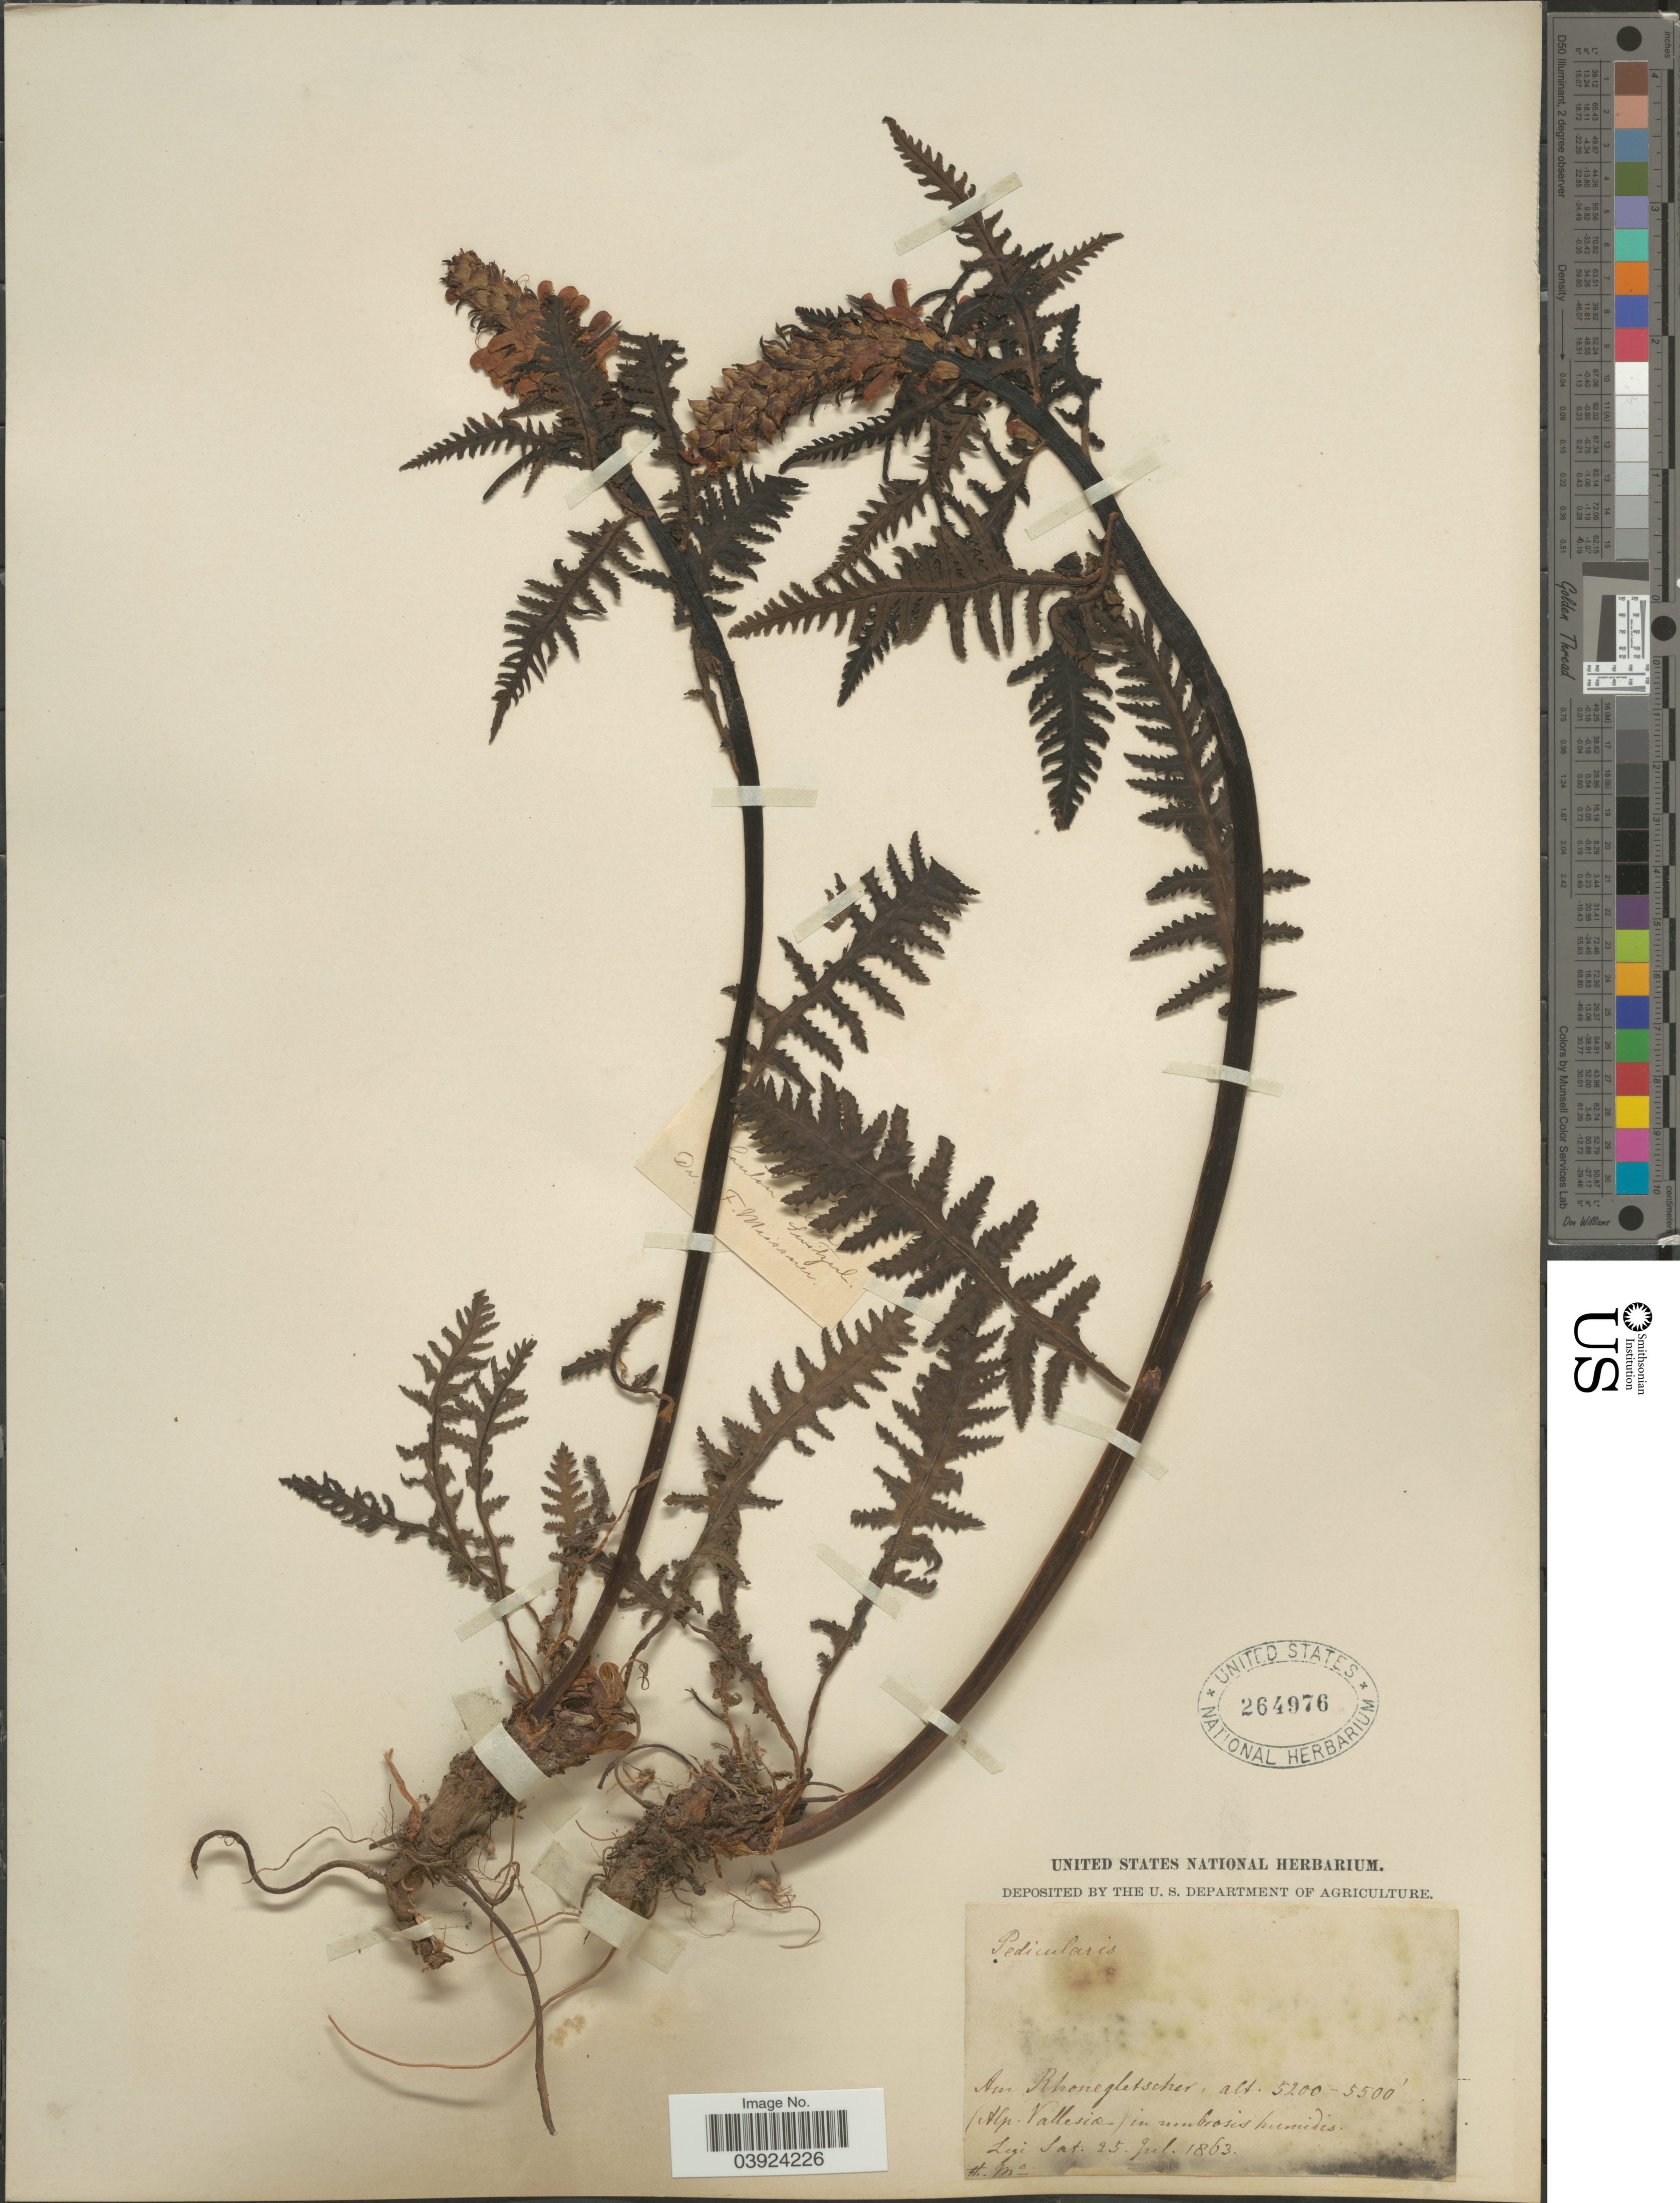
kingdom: Plantae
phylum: Tracheophyta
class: Magnoliopsida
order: Lamiales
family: Orobanchaceae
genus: Pedicularis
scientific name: Pedicularis sp.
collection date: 1863-07-25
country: Switzerland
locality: Am Rhonegletscher. (Alp. Vallesiæ) in umbrosis humidis.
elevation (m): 1585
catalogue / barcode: US 264976